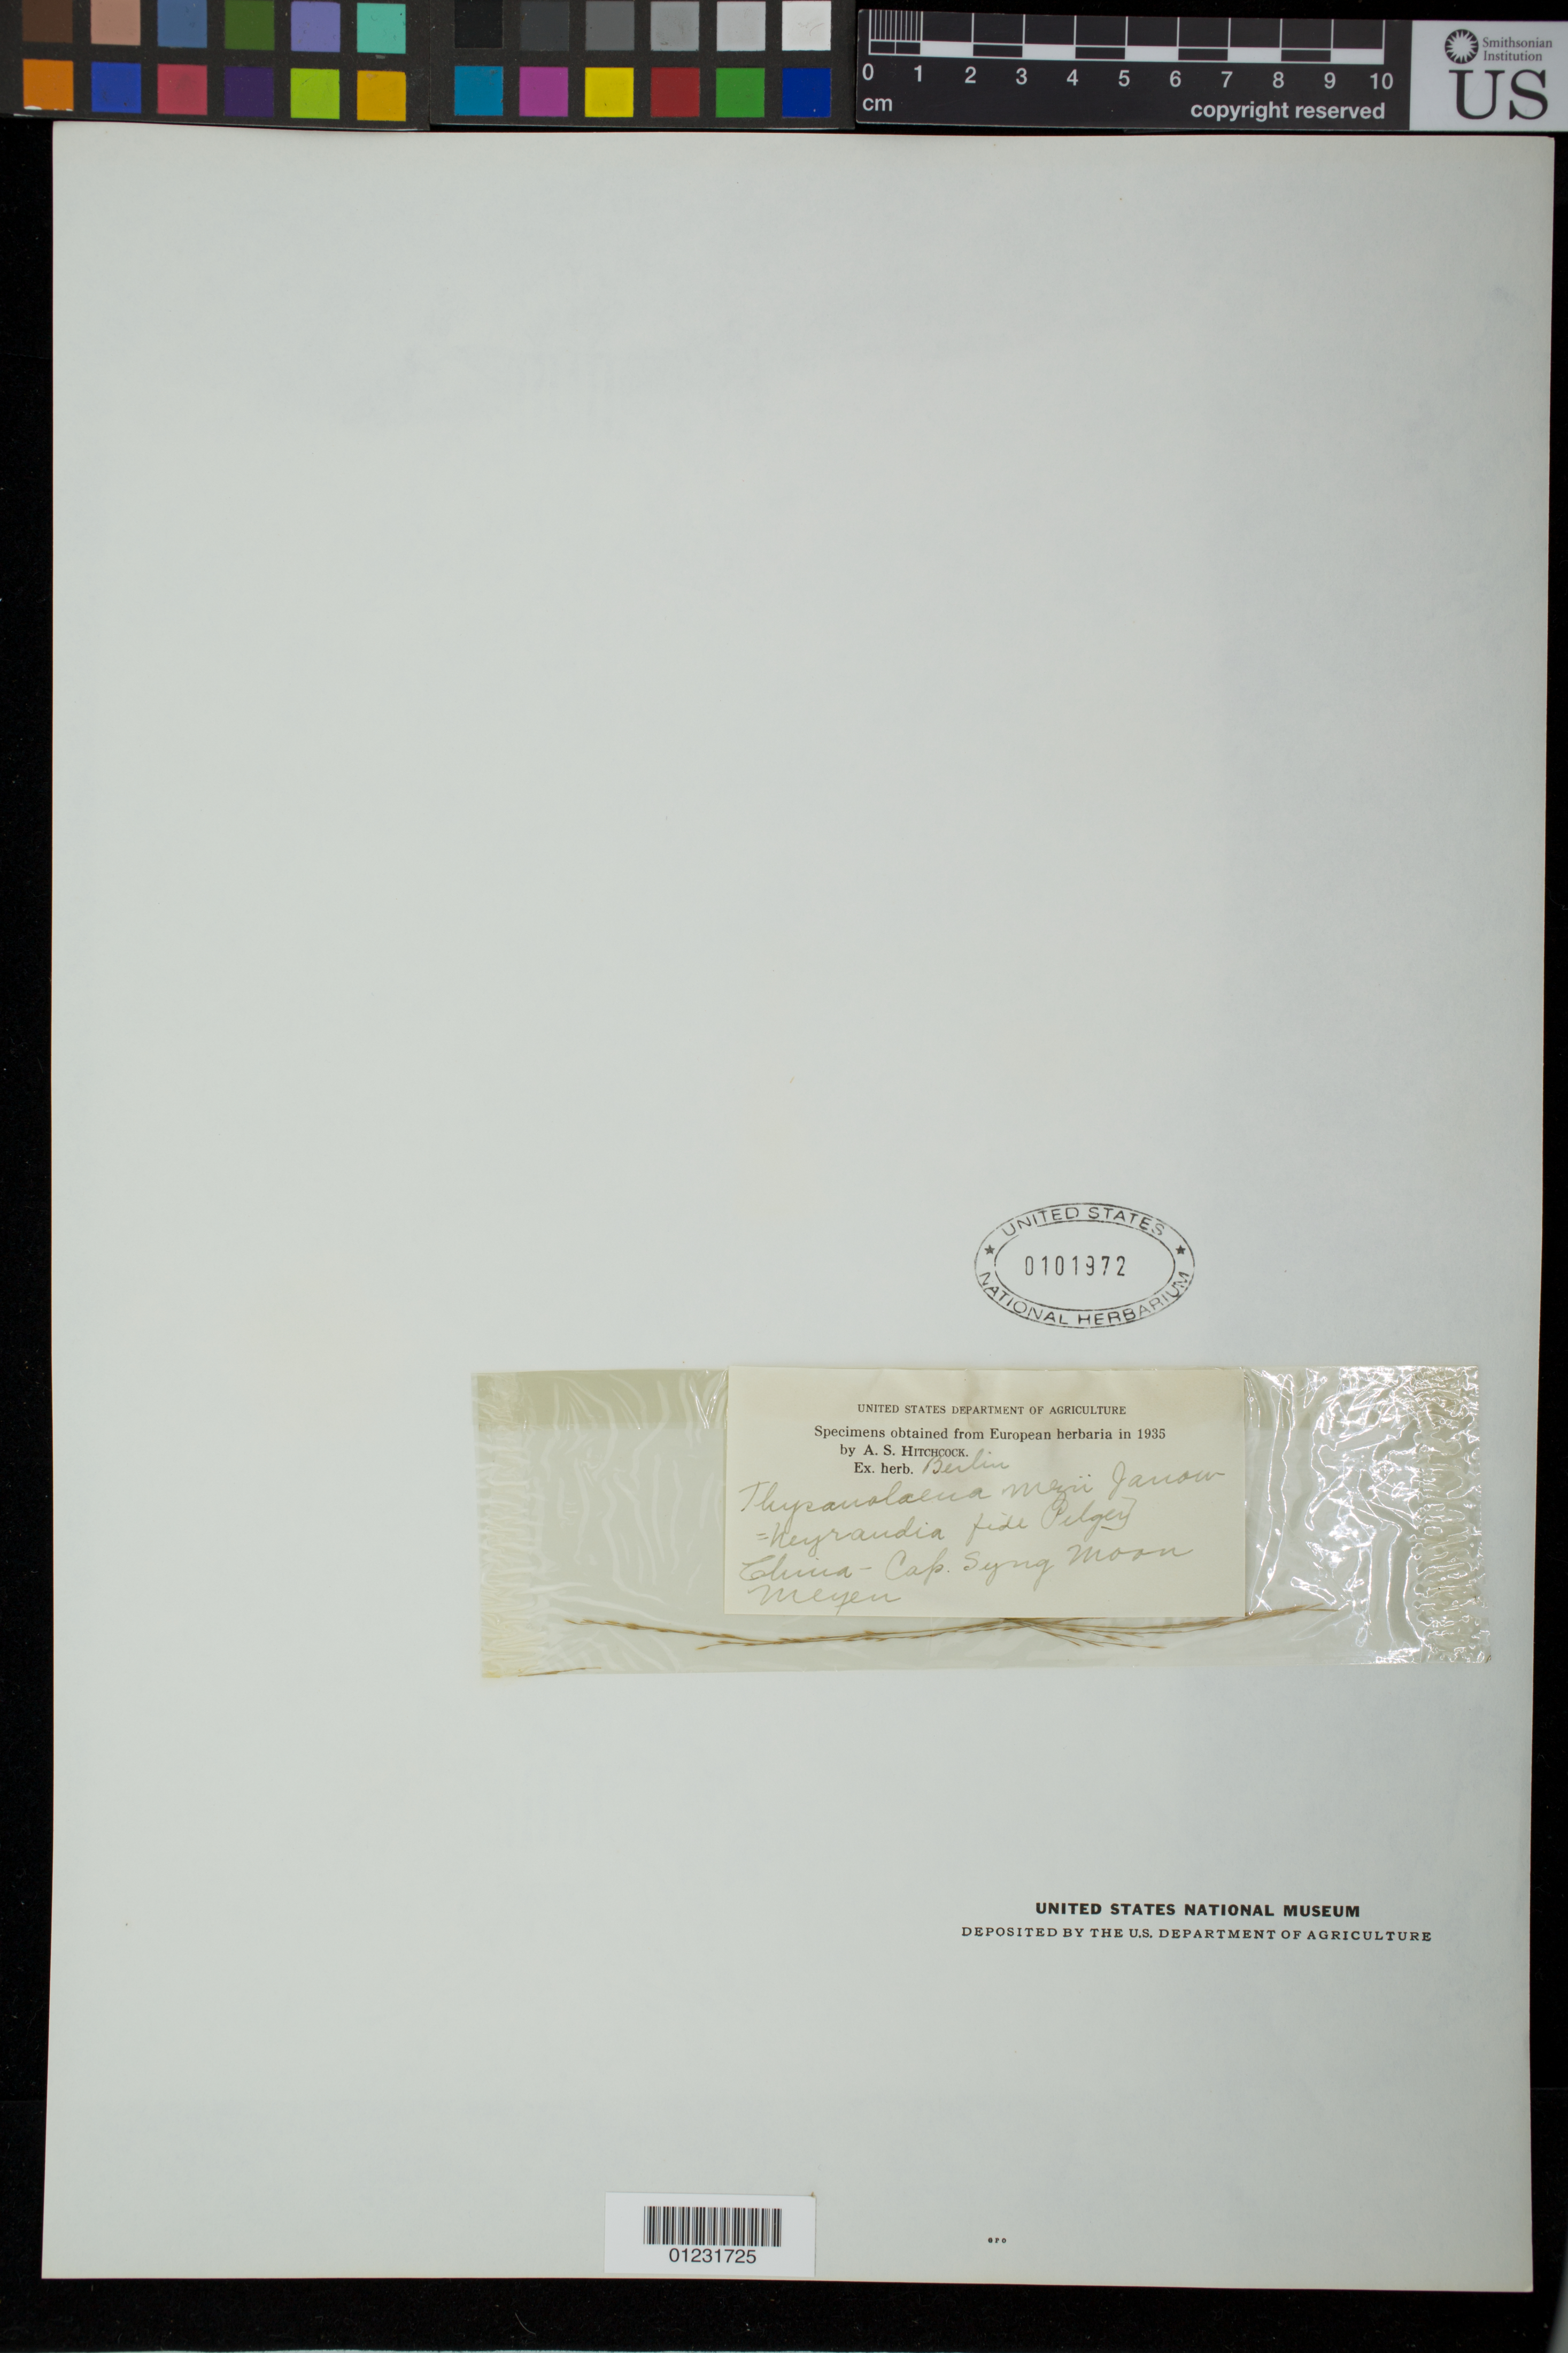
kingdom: Plantae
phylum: Tracheophyta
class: Liliopsida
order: Poales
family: Poaceae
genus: Thysanolaena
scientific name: Thysanolaena mezii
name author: Janowski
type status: Possible Isotype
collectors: F. J. F. Meyen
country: China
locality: Cap. Syng-moon.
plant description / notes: Fragmentary material of type specimen ex herb. Berlin.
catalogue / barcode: US 101972